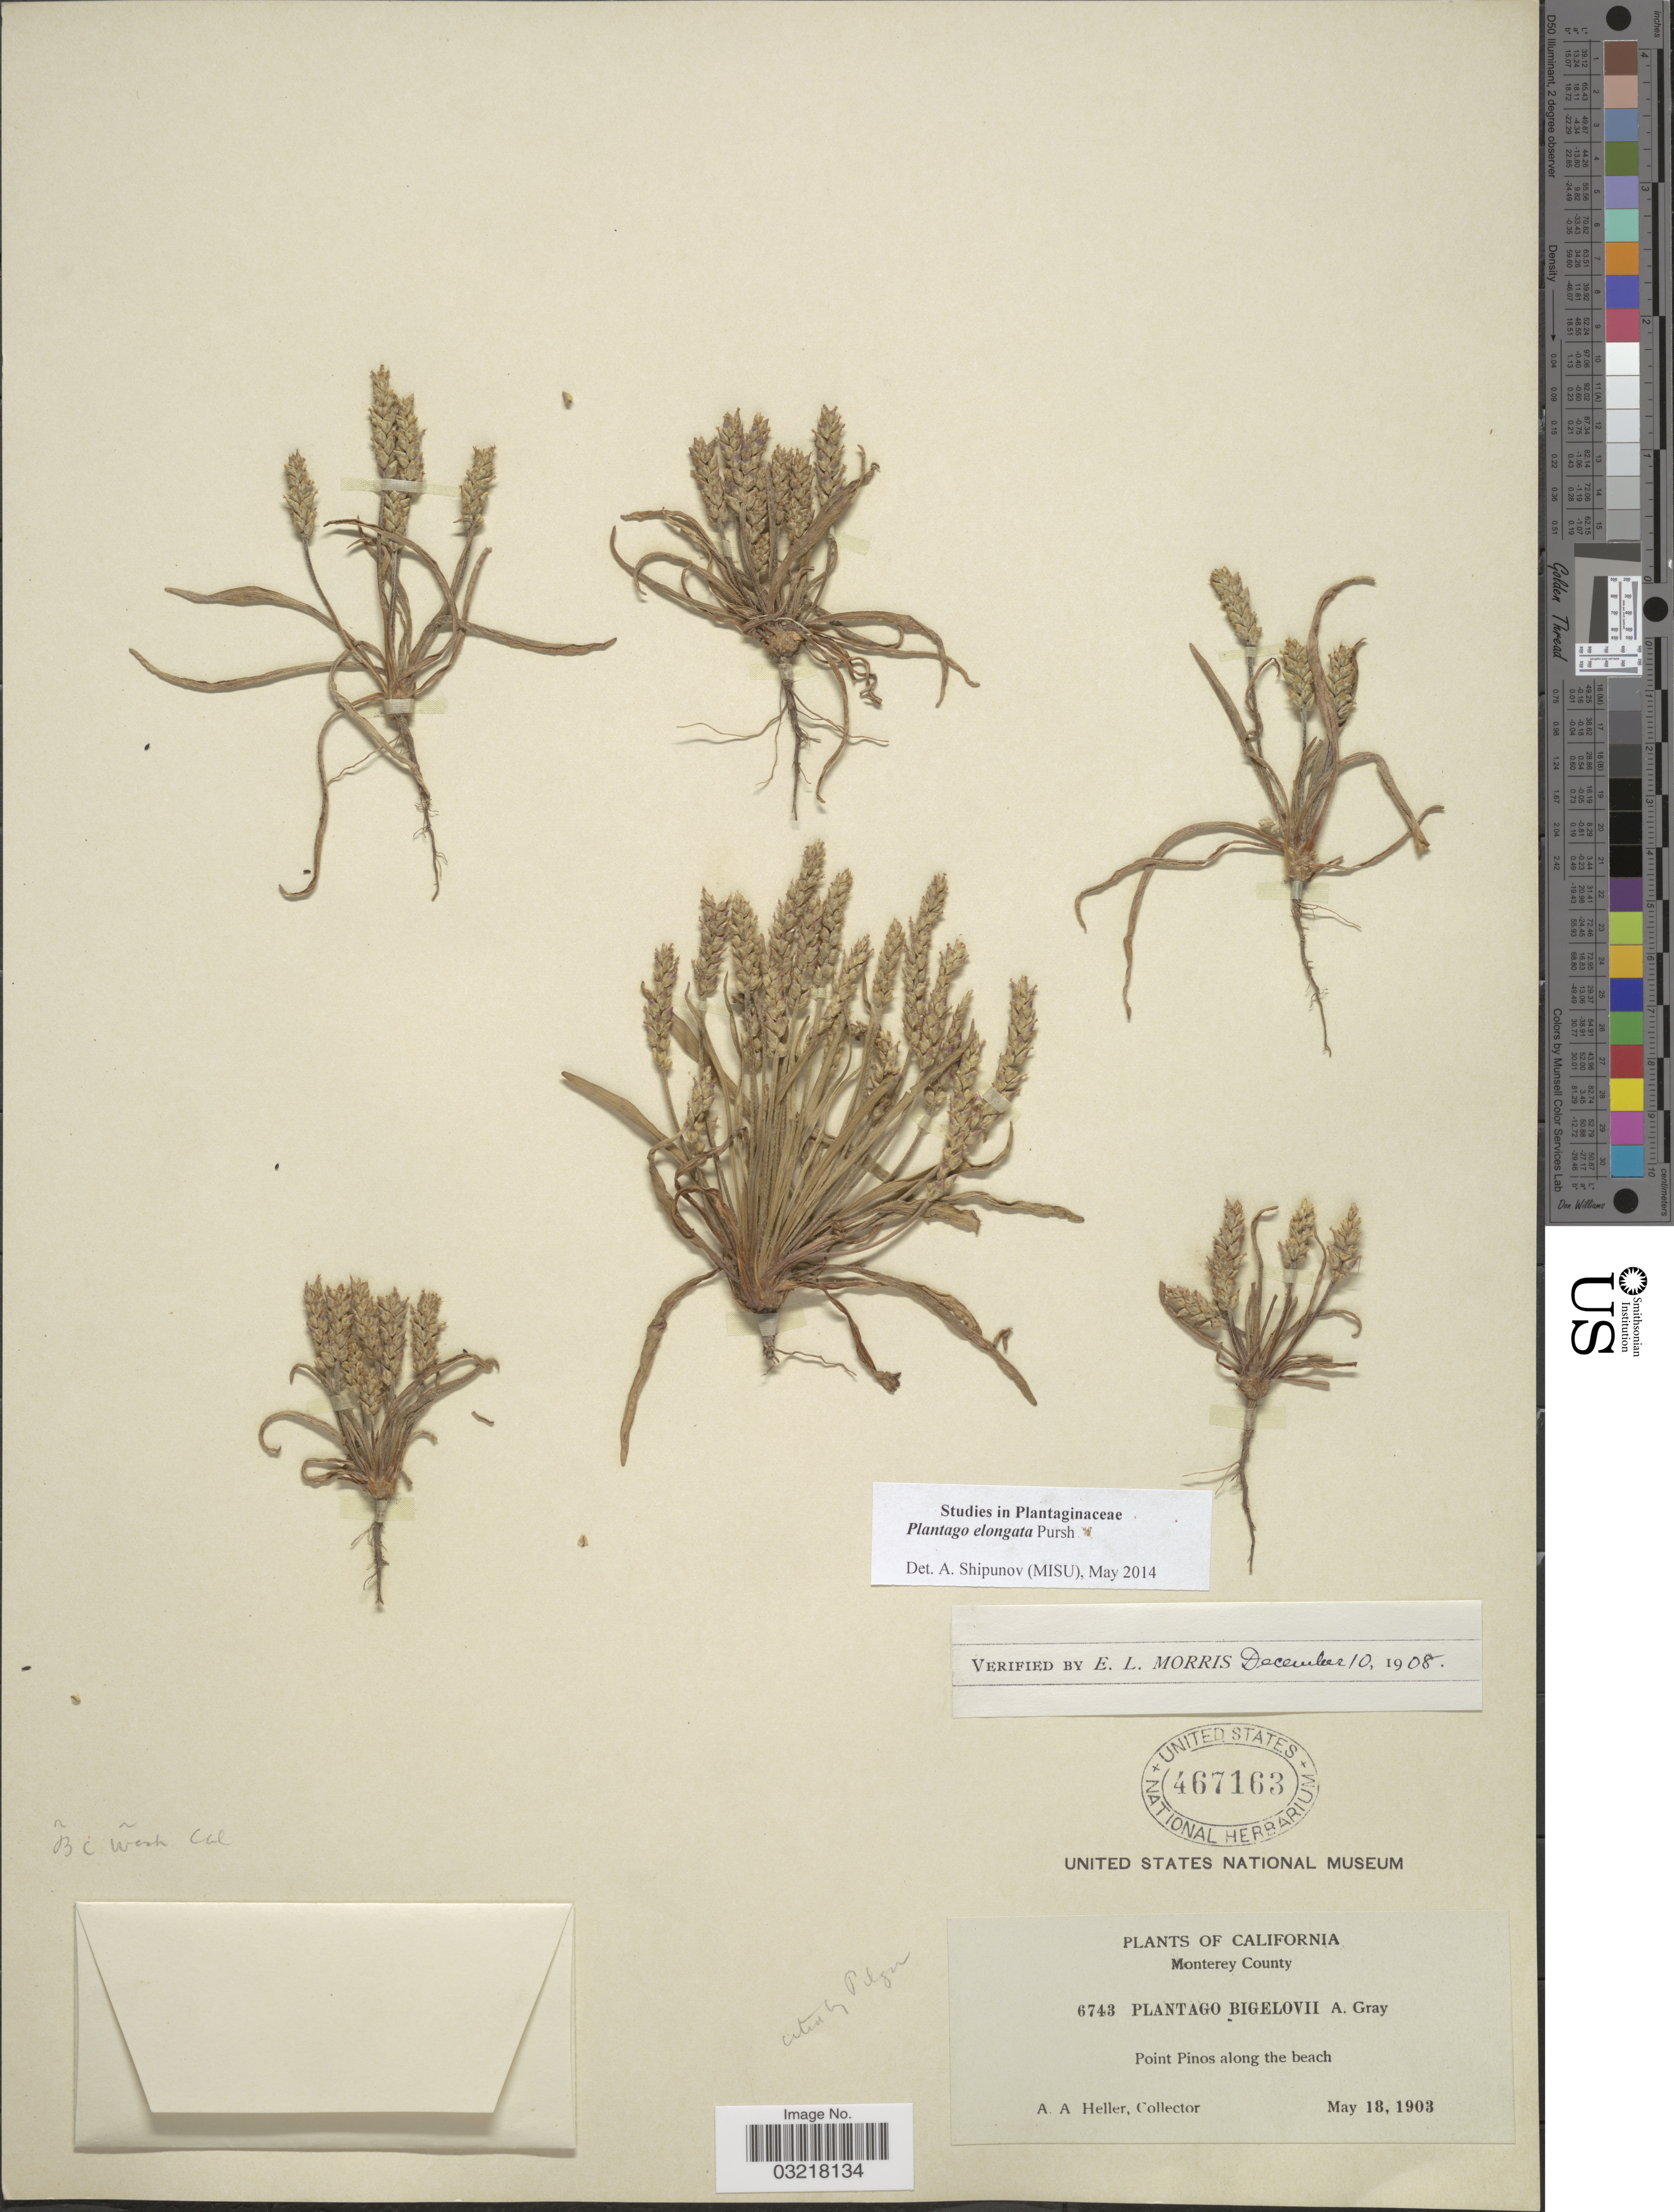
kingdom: Plantae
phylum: Tracheophyta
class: Magnoliopsida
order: Lamiales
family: Plantaginaceae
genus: Plantago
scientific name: Plantago elongata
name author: Pursh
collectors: A. A. Heller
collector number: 6743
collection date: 1903-05-18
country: United States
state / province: California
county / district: Monterey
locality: Monterey County. Point Pinos along the beach.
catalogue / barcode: US 467163